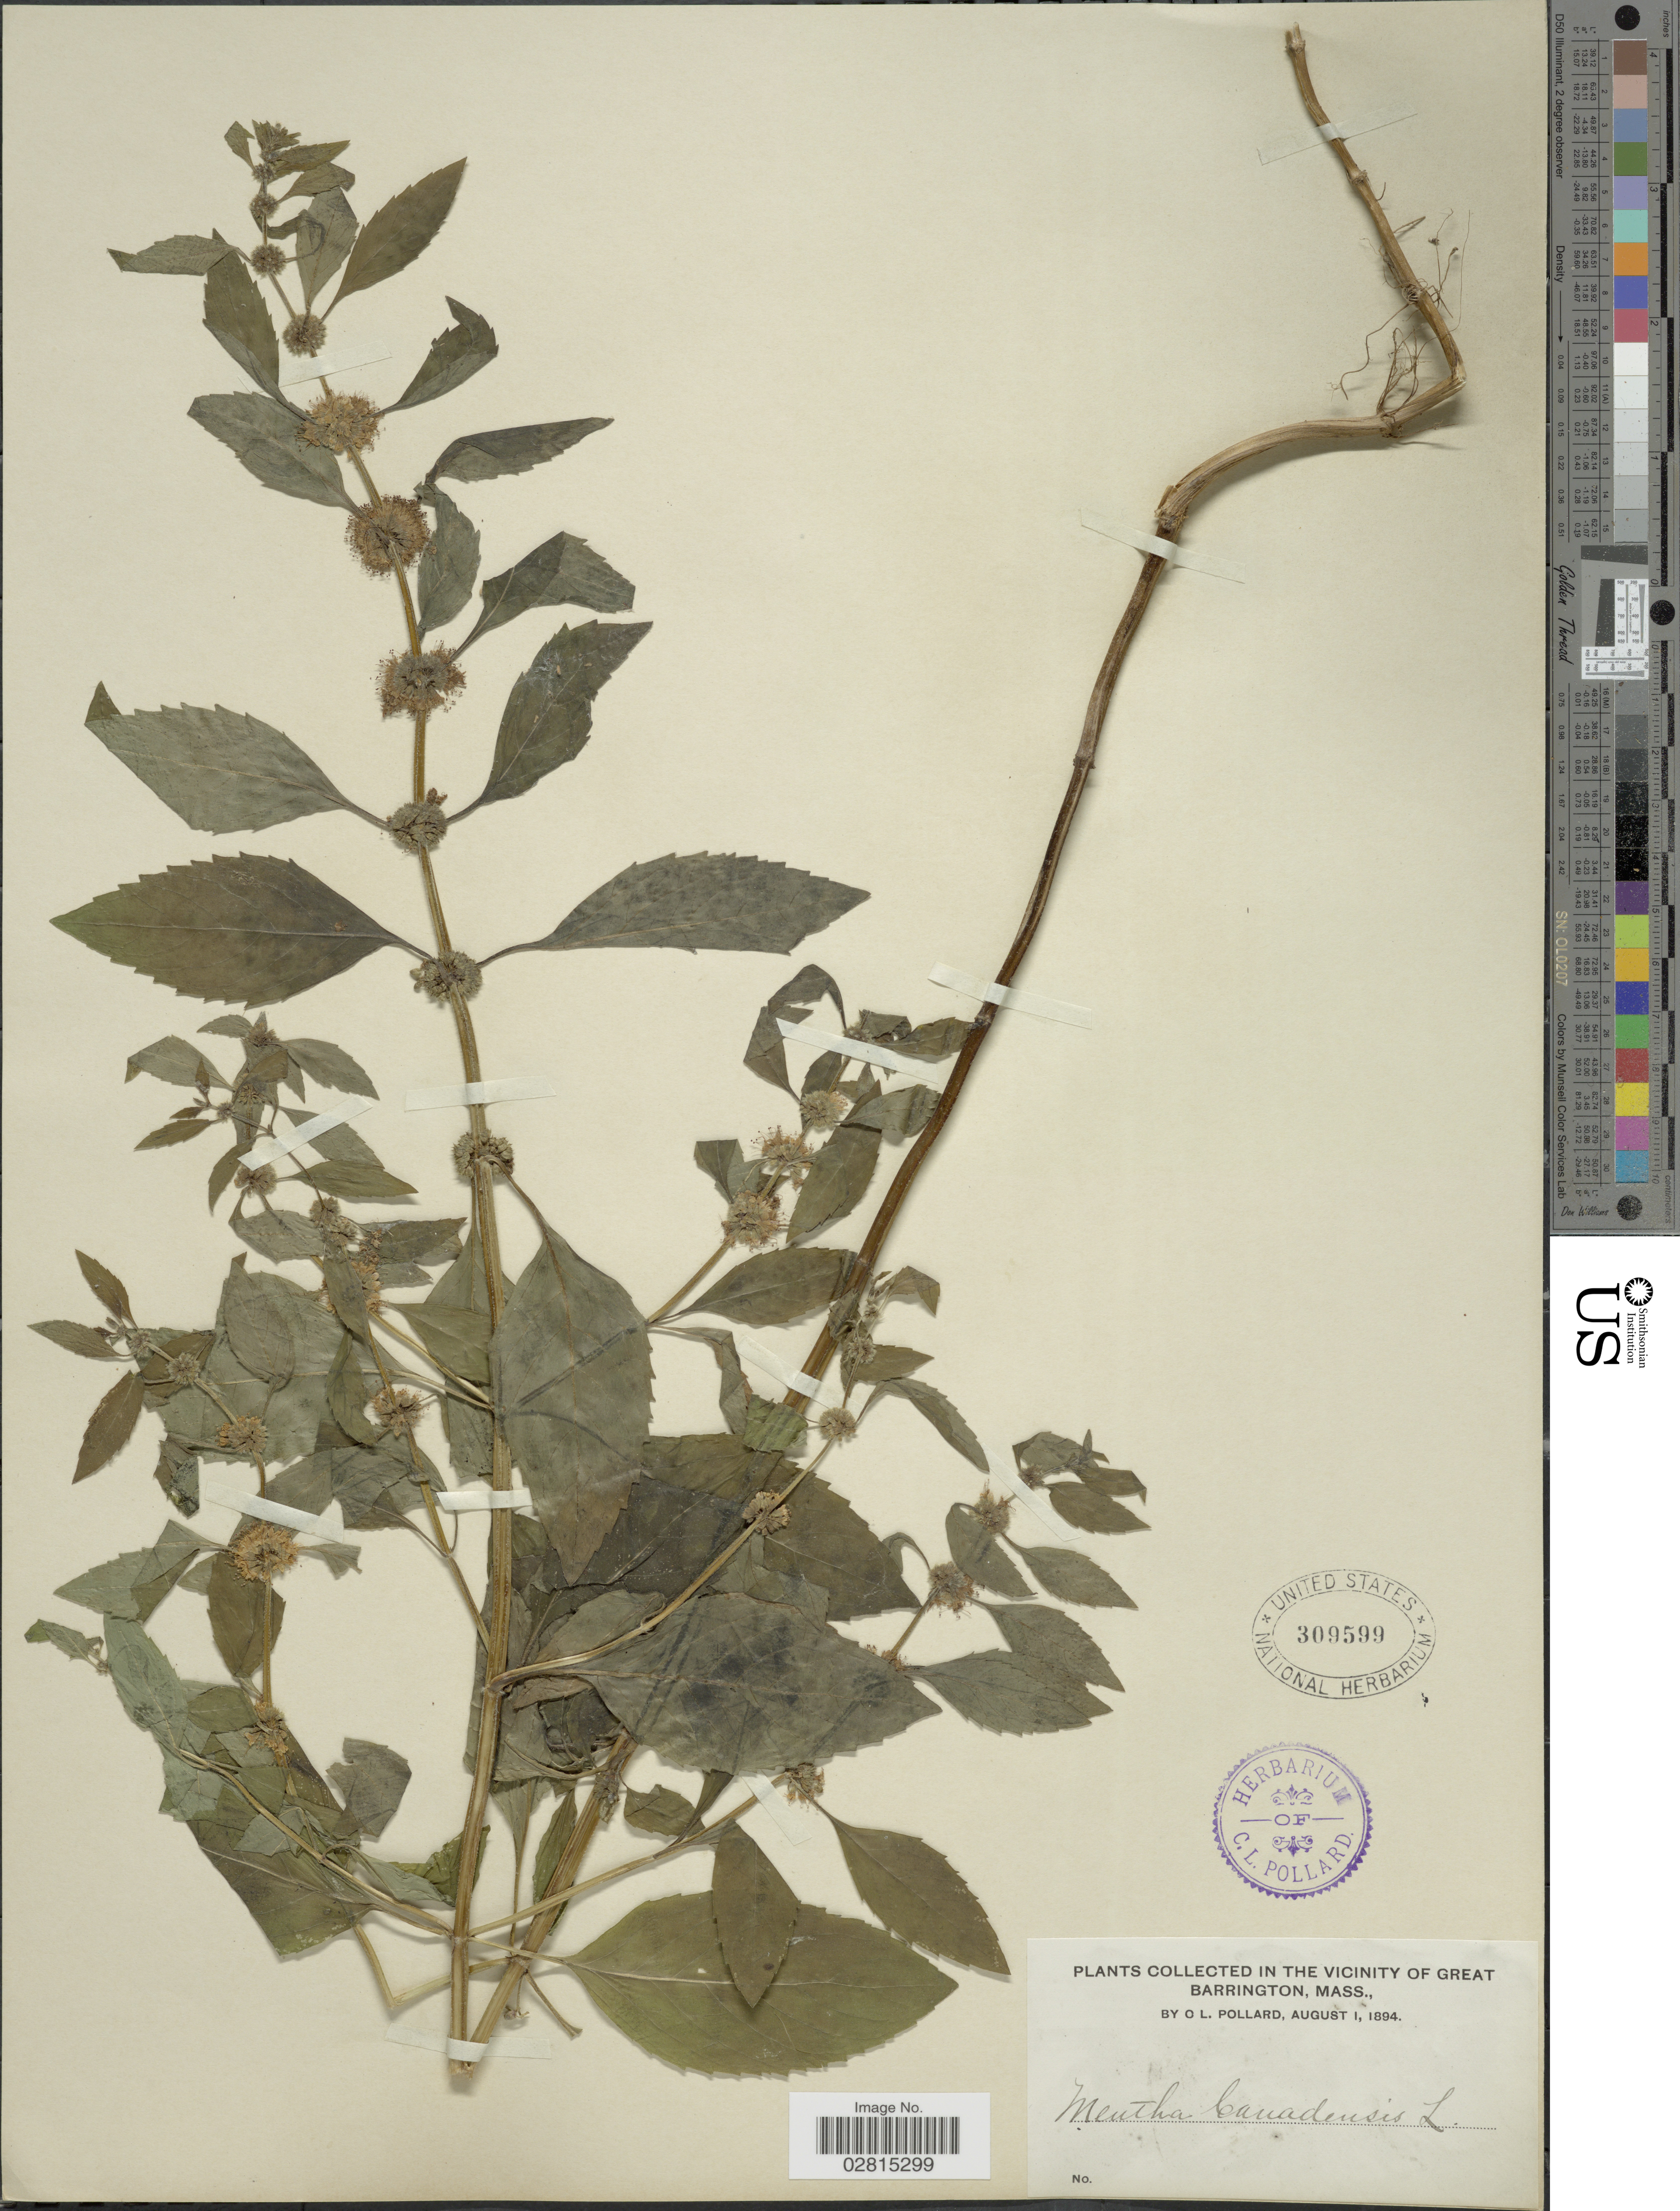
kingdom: Plantae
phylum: Tracheophyta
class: Magnoliopsida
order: Lamiales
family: Lamiaceae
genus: Mentha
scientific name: Mentha canadensis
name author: L.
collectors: O. L. Pollard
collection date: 1894-08-01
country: United States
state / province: Massachusetts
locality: In the vicinity of Great Barrington, Mass.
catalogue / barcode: US 309599